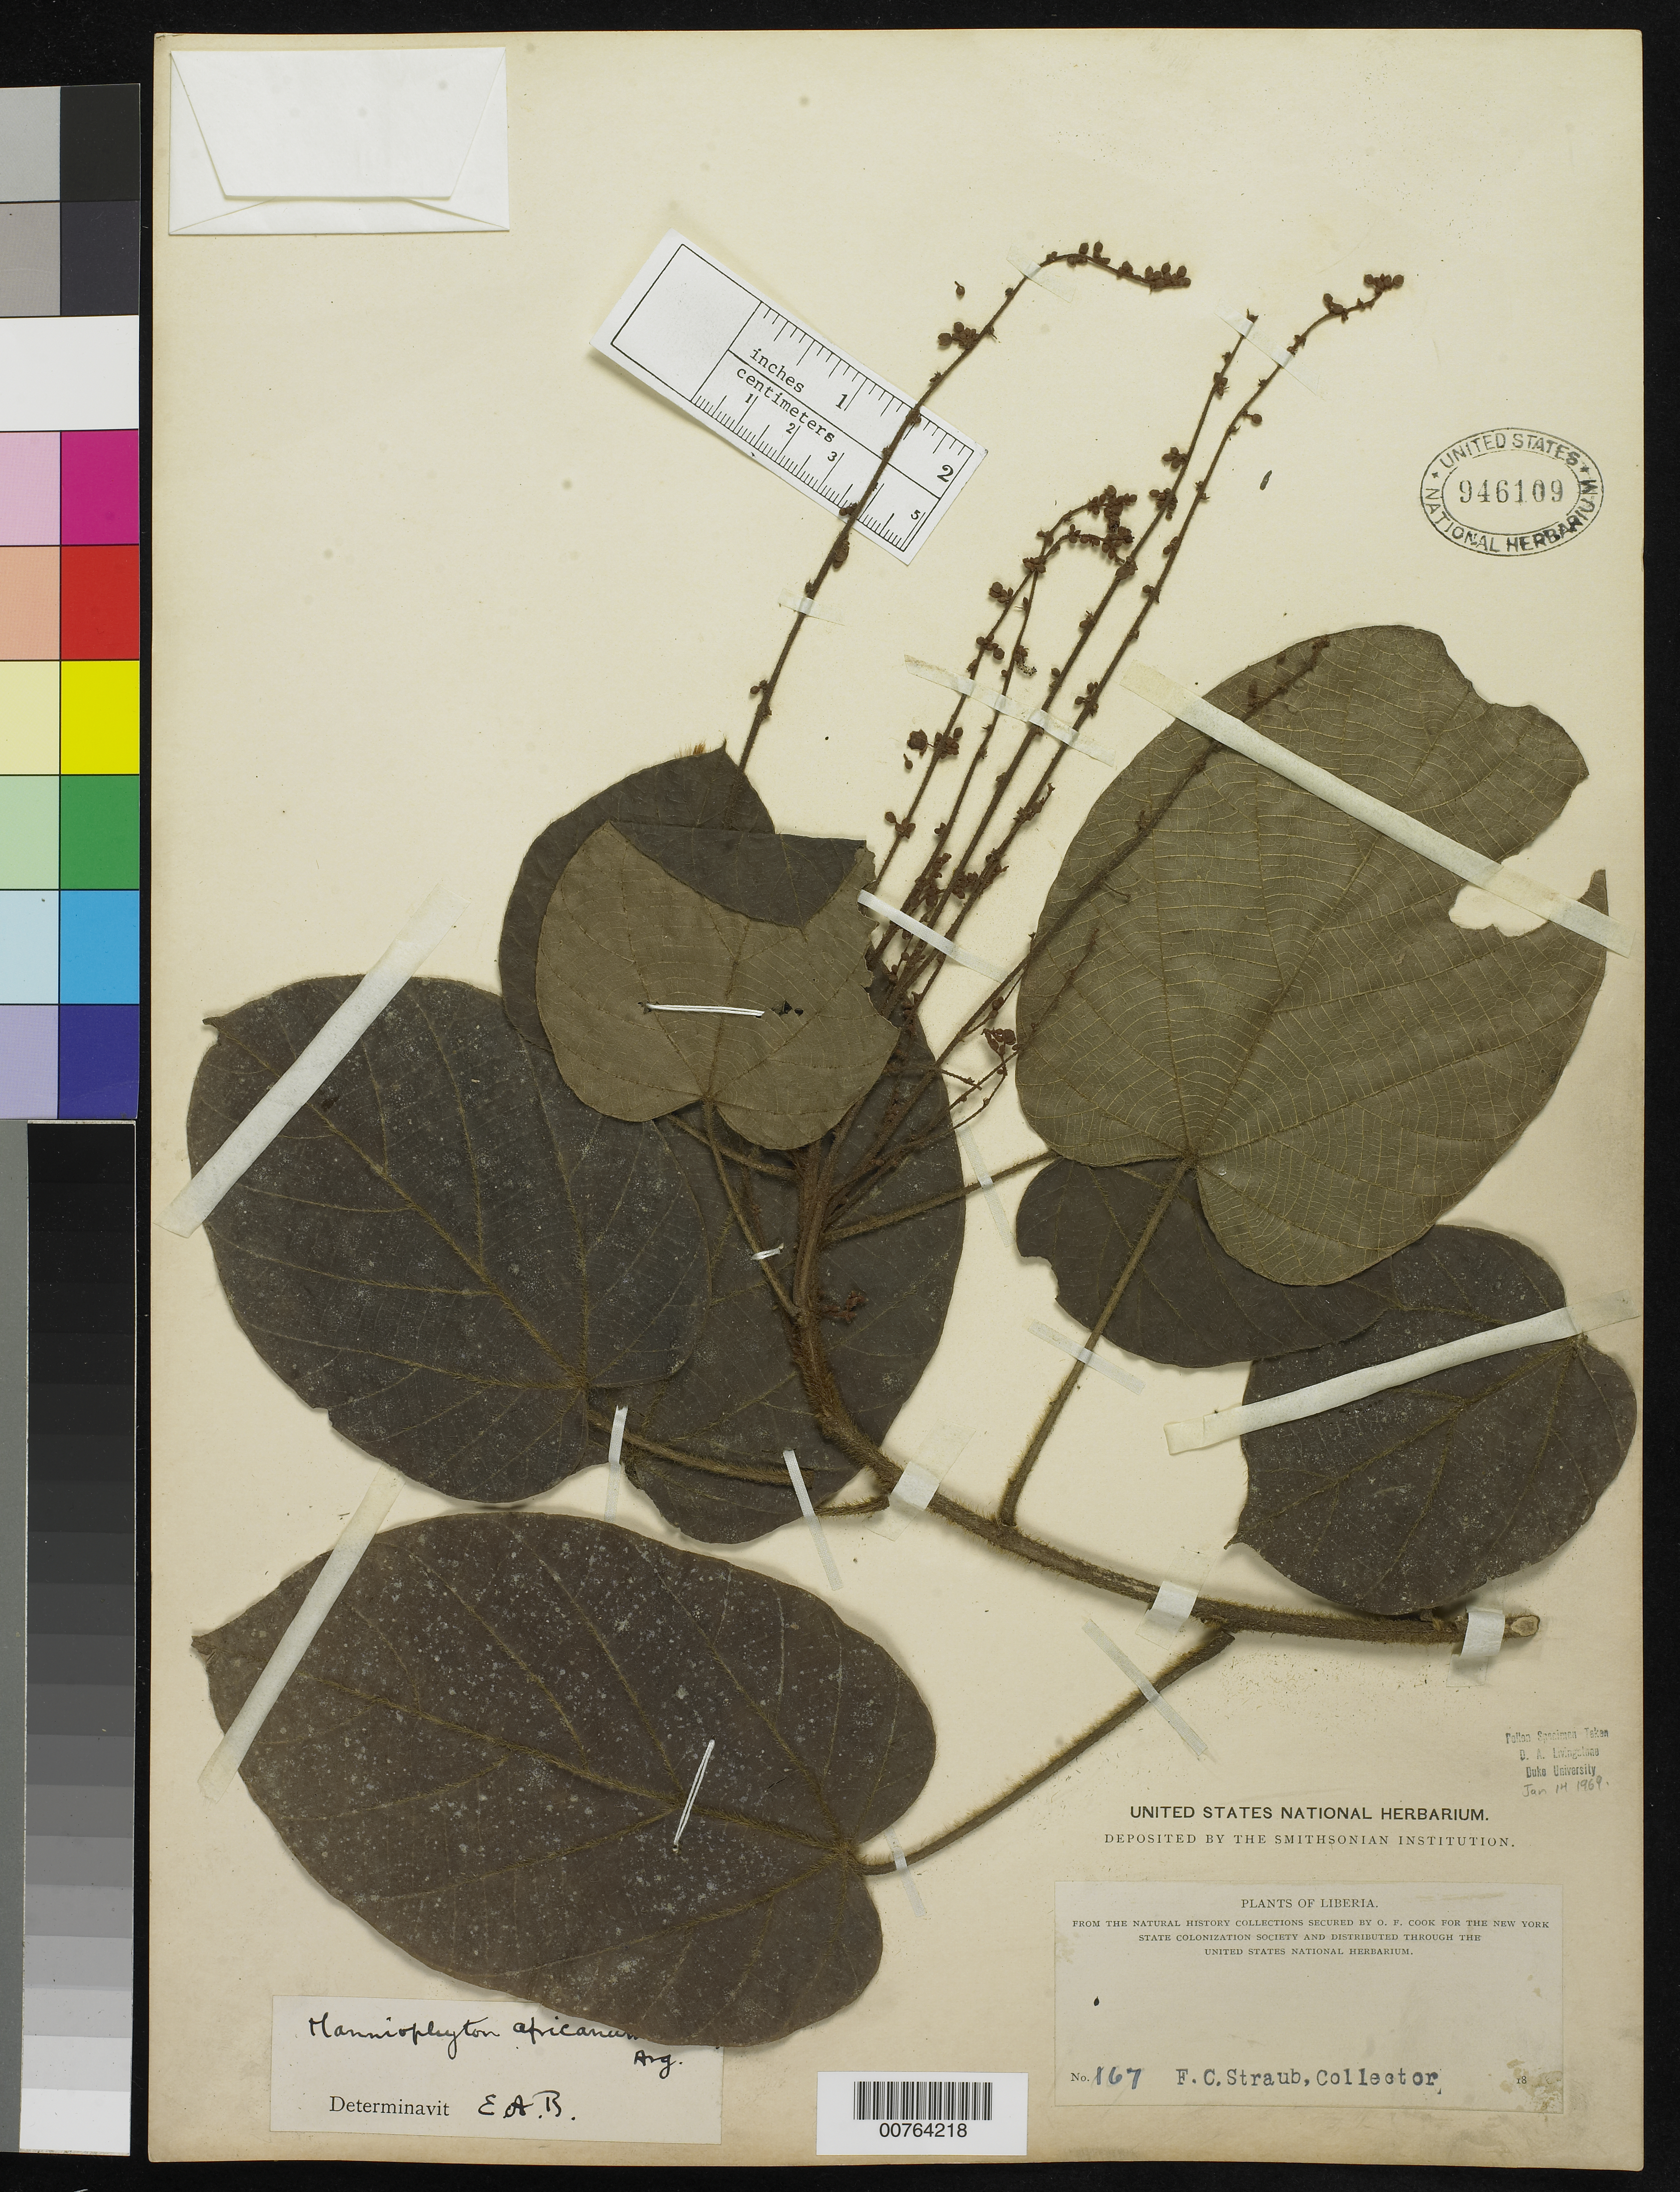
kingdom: Plantae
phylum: Tracheophyta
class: Magnoliopsida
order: Malpighiales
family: Euphorbiaceae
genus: Manniophyton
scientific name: Manniophyton africanum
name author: Müll. Arg.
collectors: F. Straub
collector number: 167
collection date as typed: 18--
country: Liberia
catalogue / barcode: US 946109